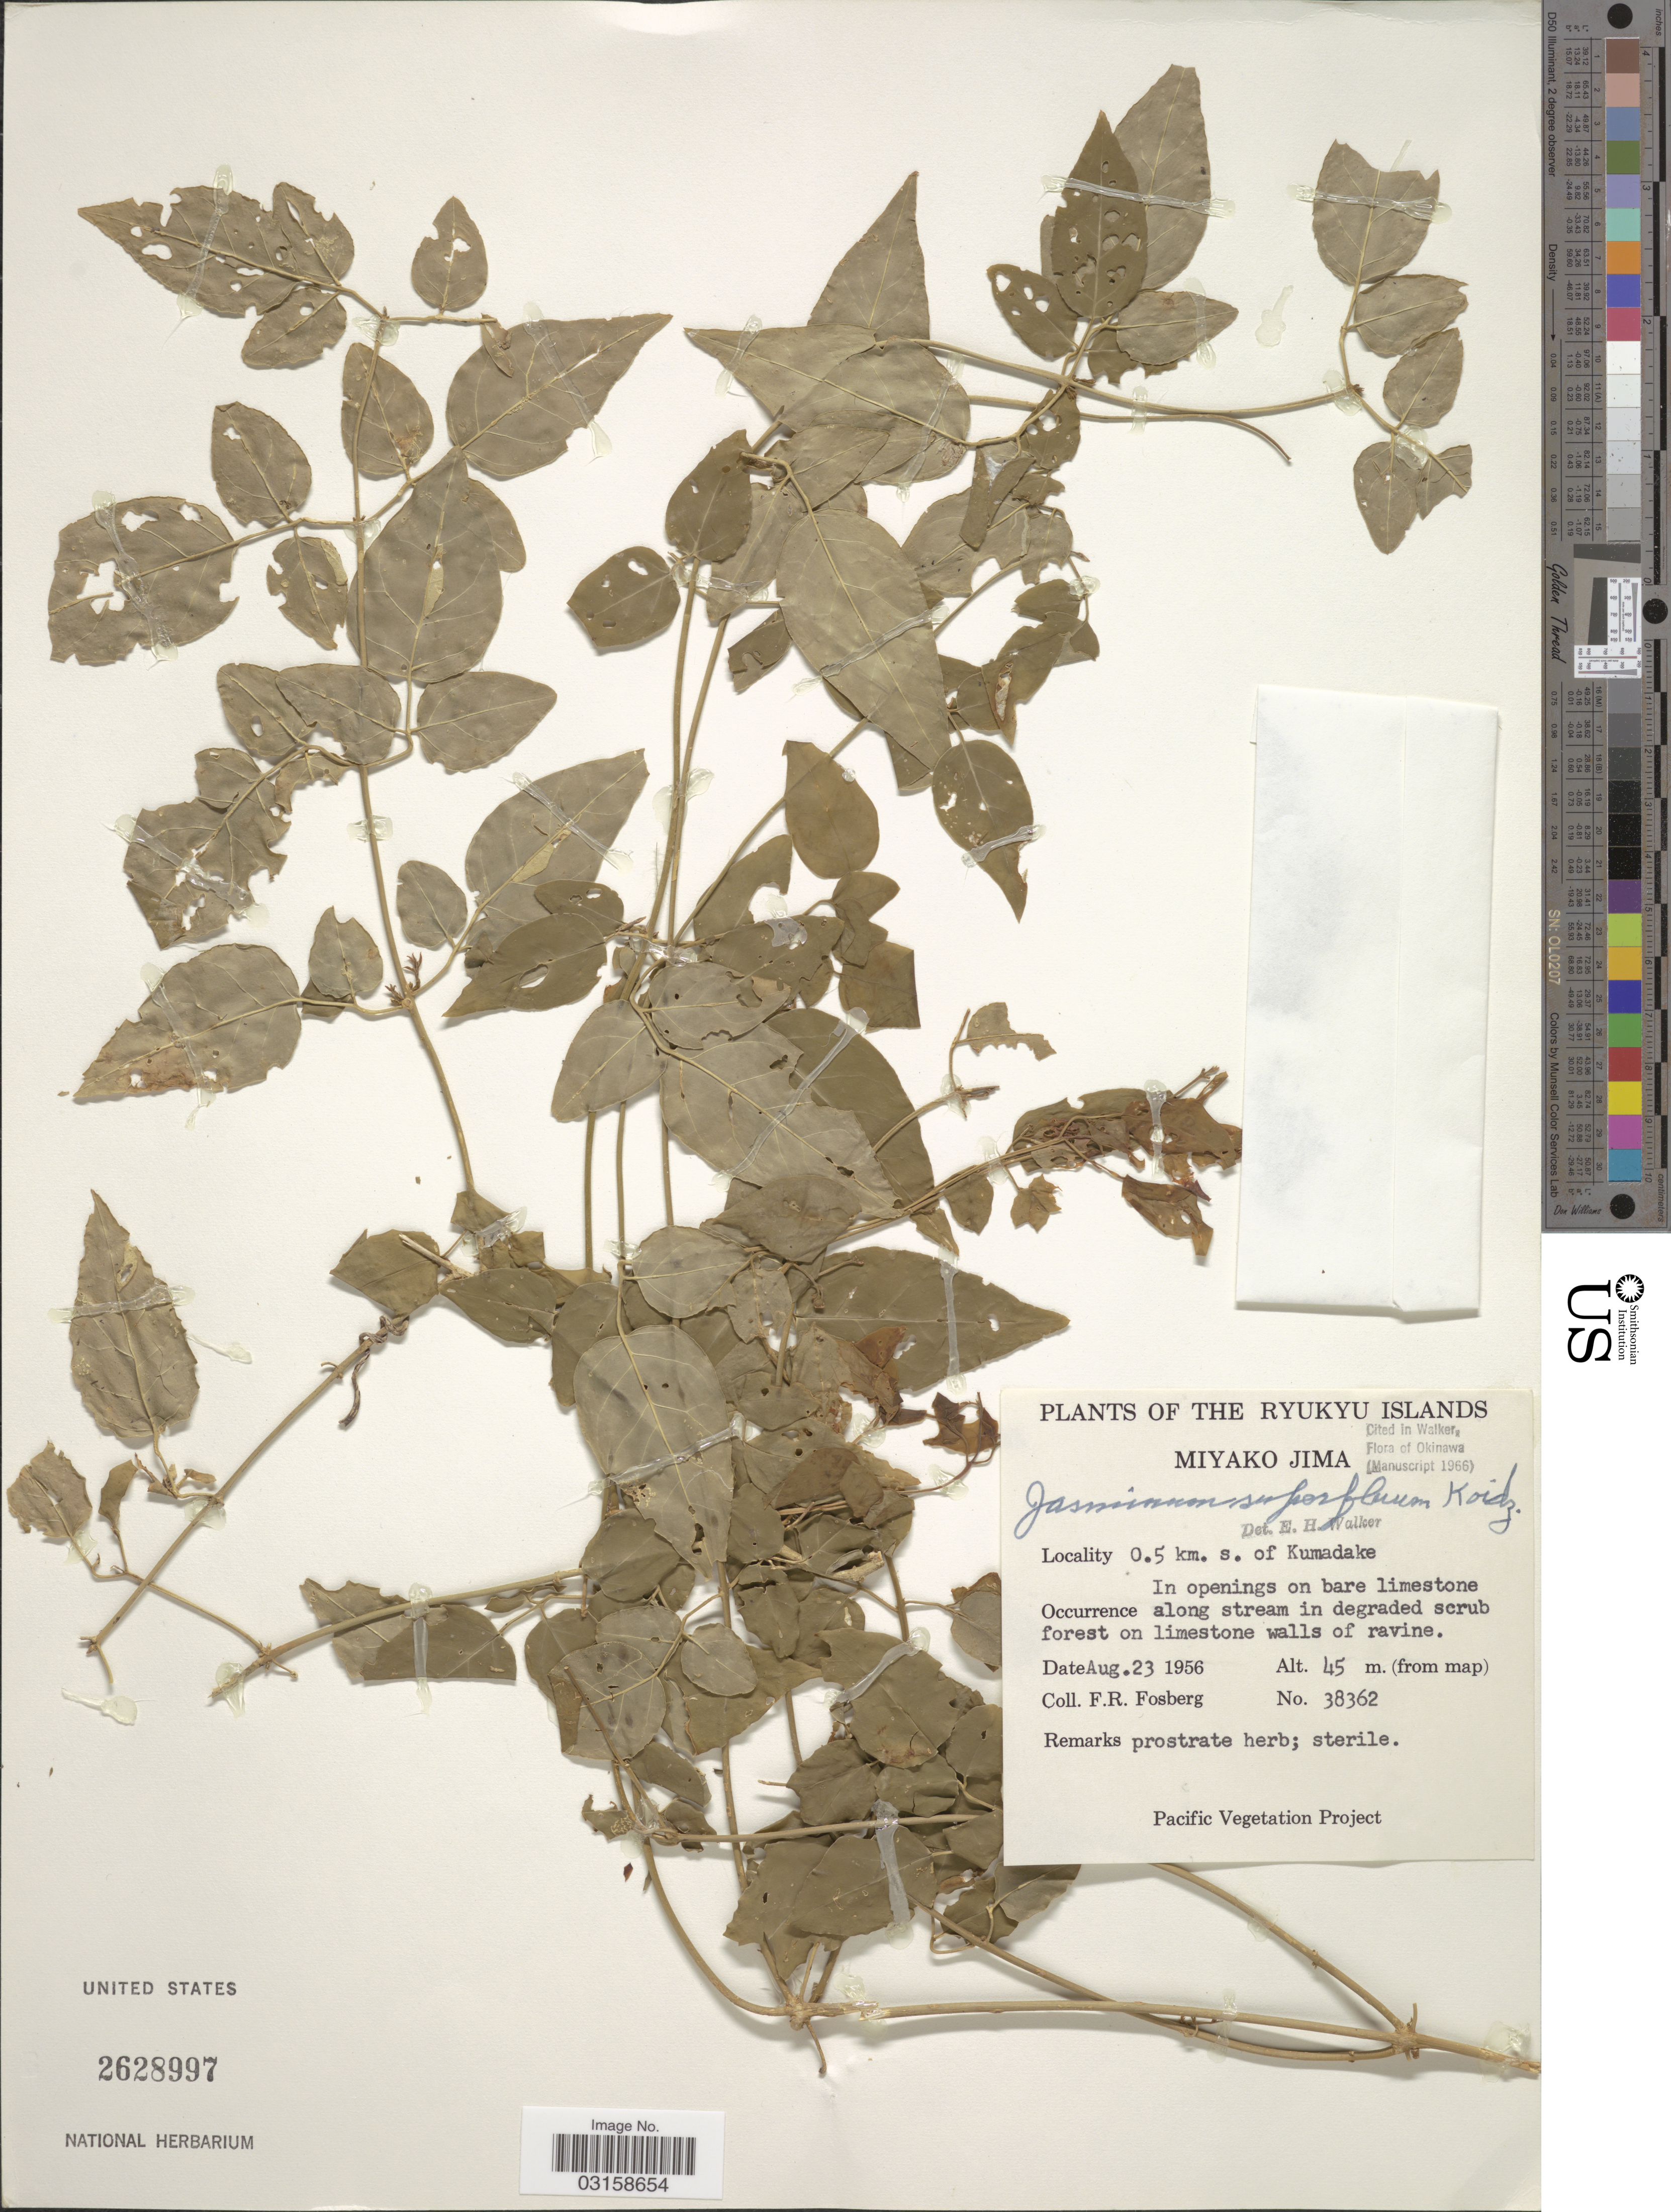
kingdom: Plantae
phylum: Tracheophyta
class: Magnoliopsida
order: Lamiales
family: Oleaceae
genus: Jasminum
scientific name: Jasminum superfluum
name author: Koidz.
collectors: F. R. Fosberg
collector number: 38362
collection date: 1956-08-23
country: Japan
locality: Ryukyu Islands. Miyako Jima. 0.5 km. s. of Kumadake.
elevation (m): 45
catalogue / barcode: US 2628997